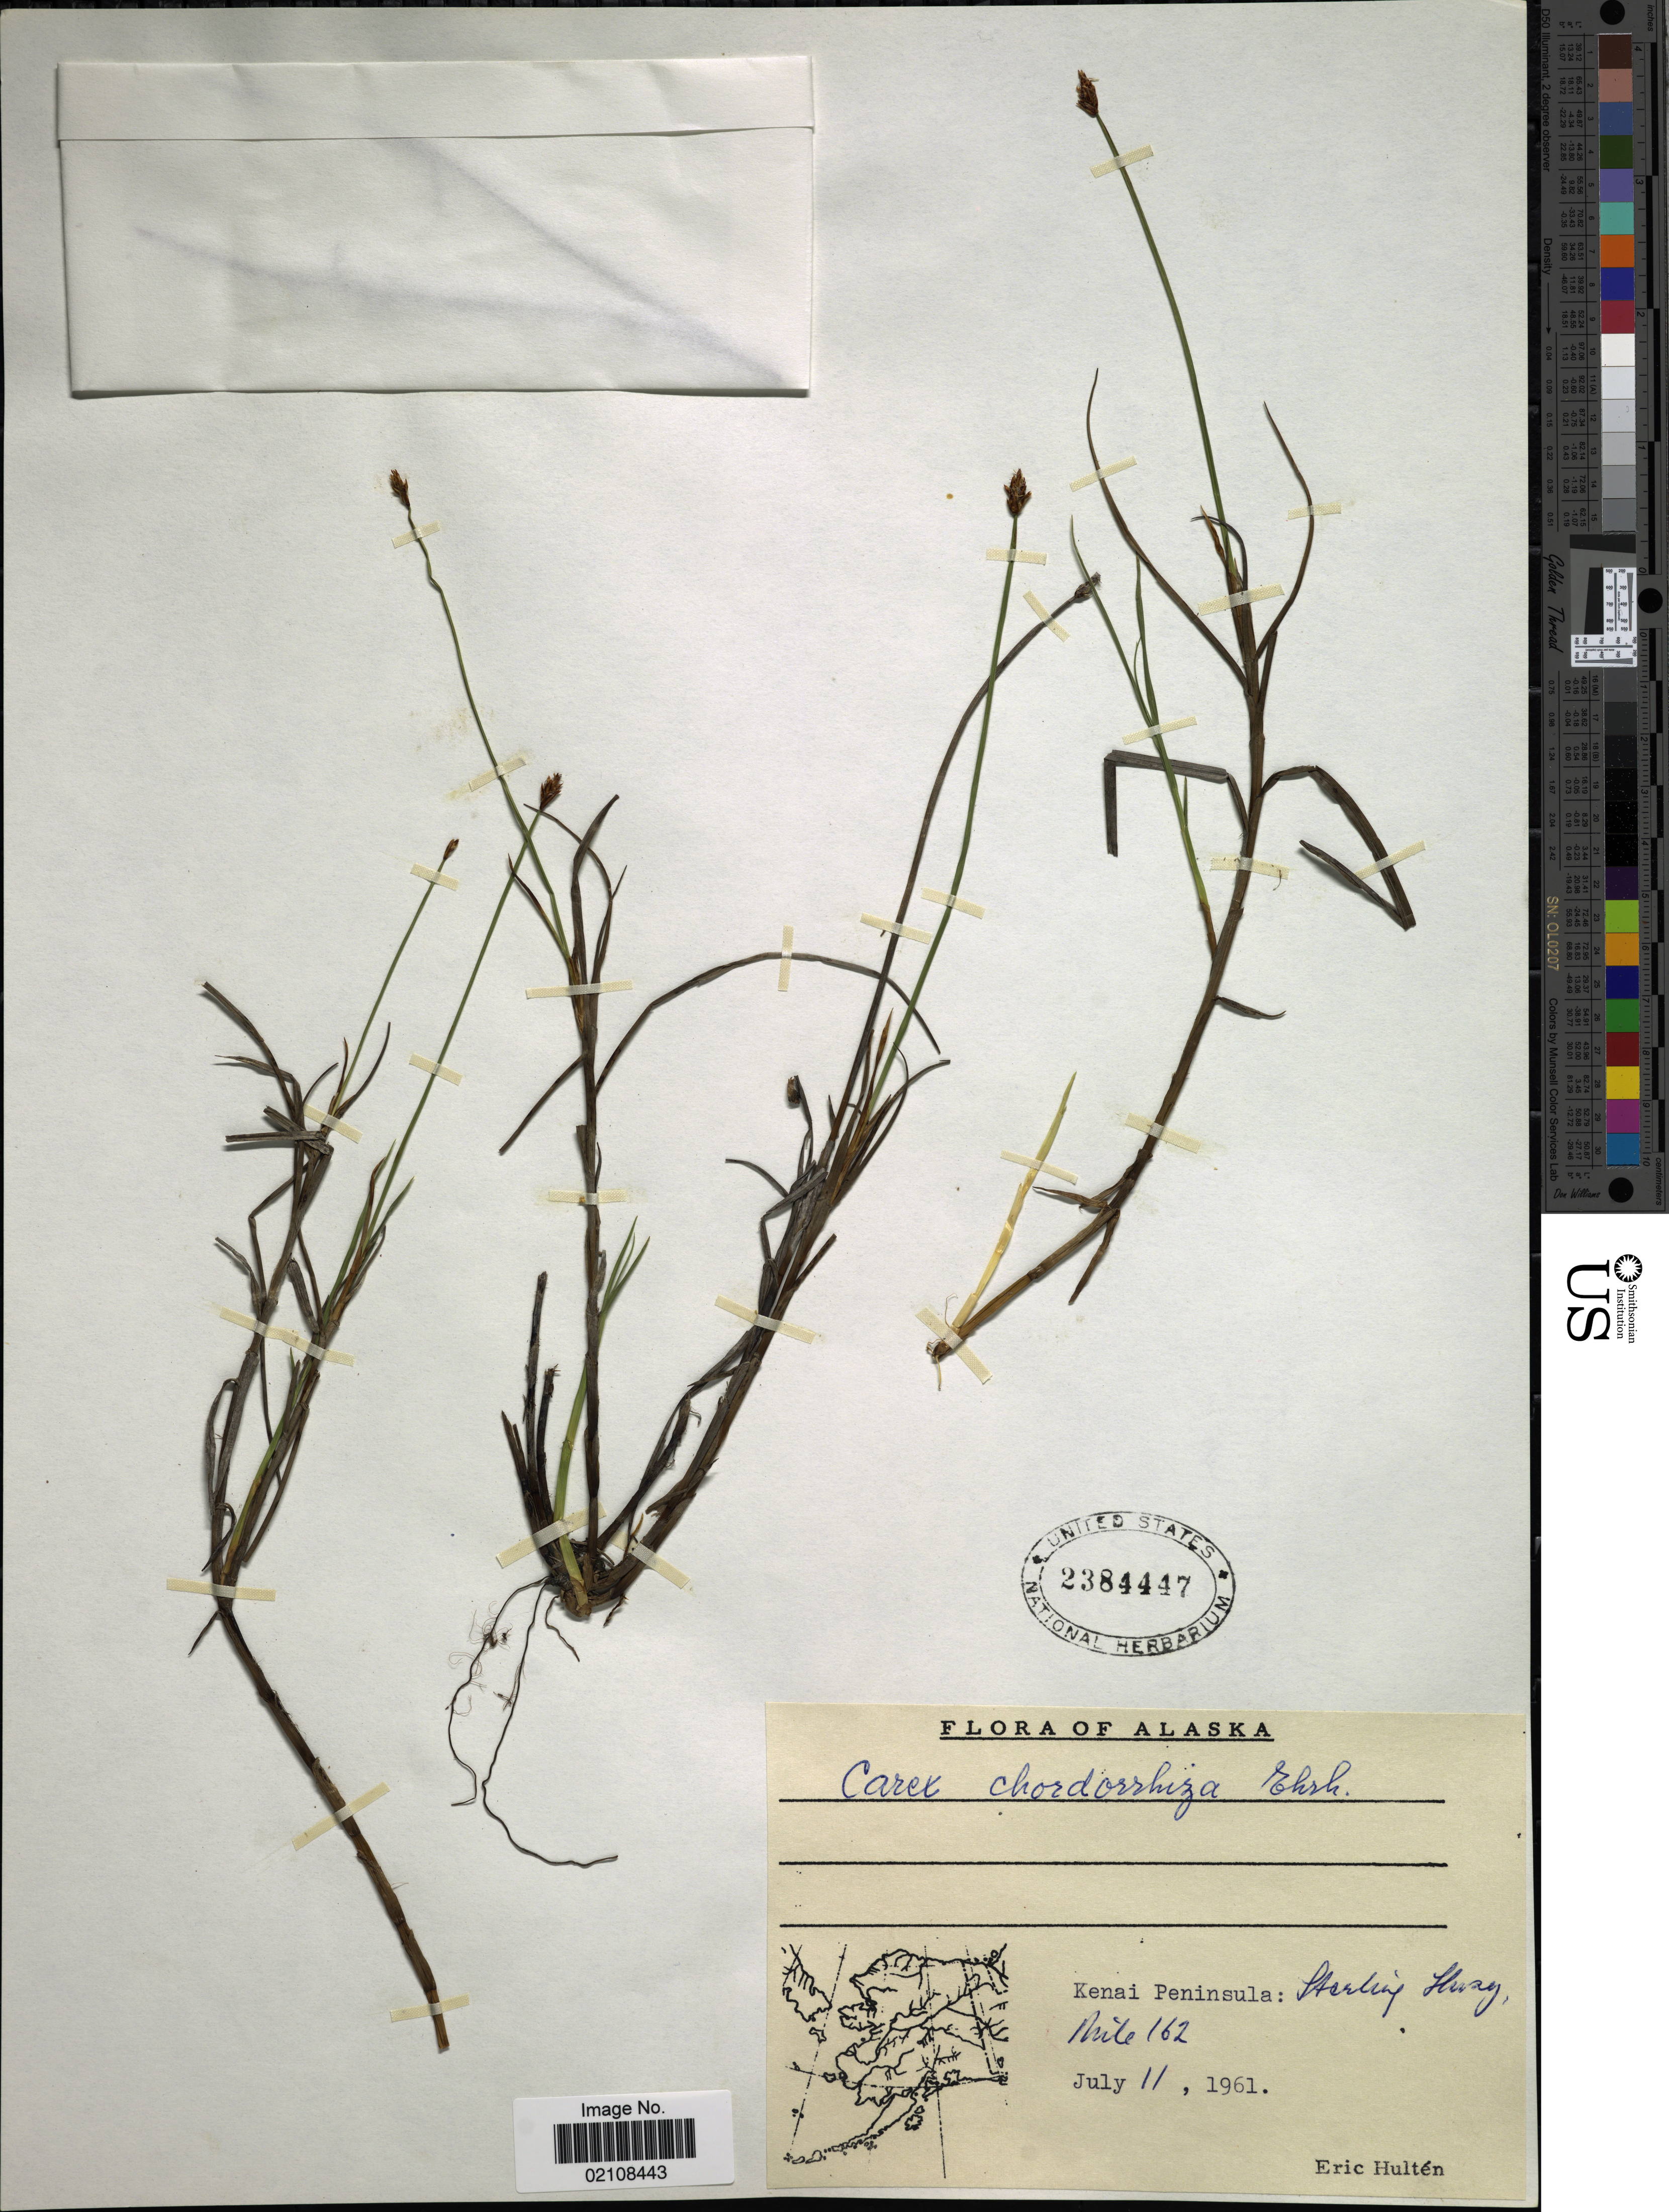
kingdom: Plantae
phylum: Tracheophyta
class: Liliopsida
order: Poales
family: Cyperaceae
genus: Carex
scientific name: Carex chordorrhiza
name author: L. f.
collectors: E. G. Hultén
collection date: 1961-07-11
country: United States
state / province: Alaska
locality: Kenai Peninsula: Stirling Hwy, Mile 162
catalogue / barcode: US 2384447